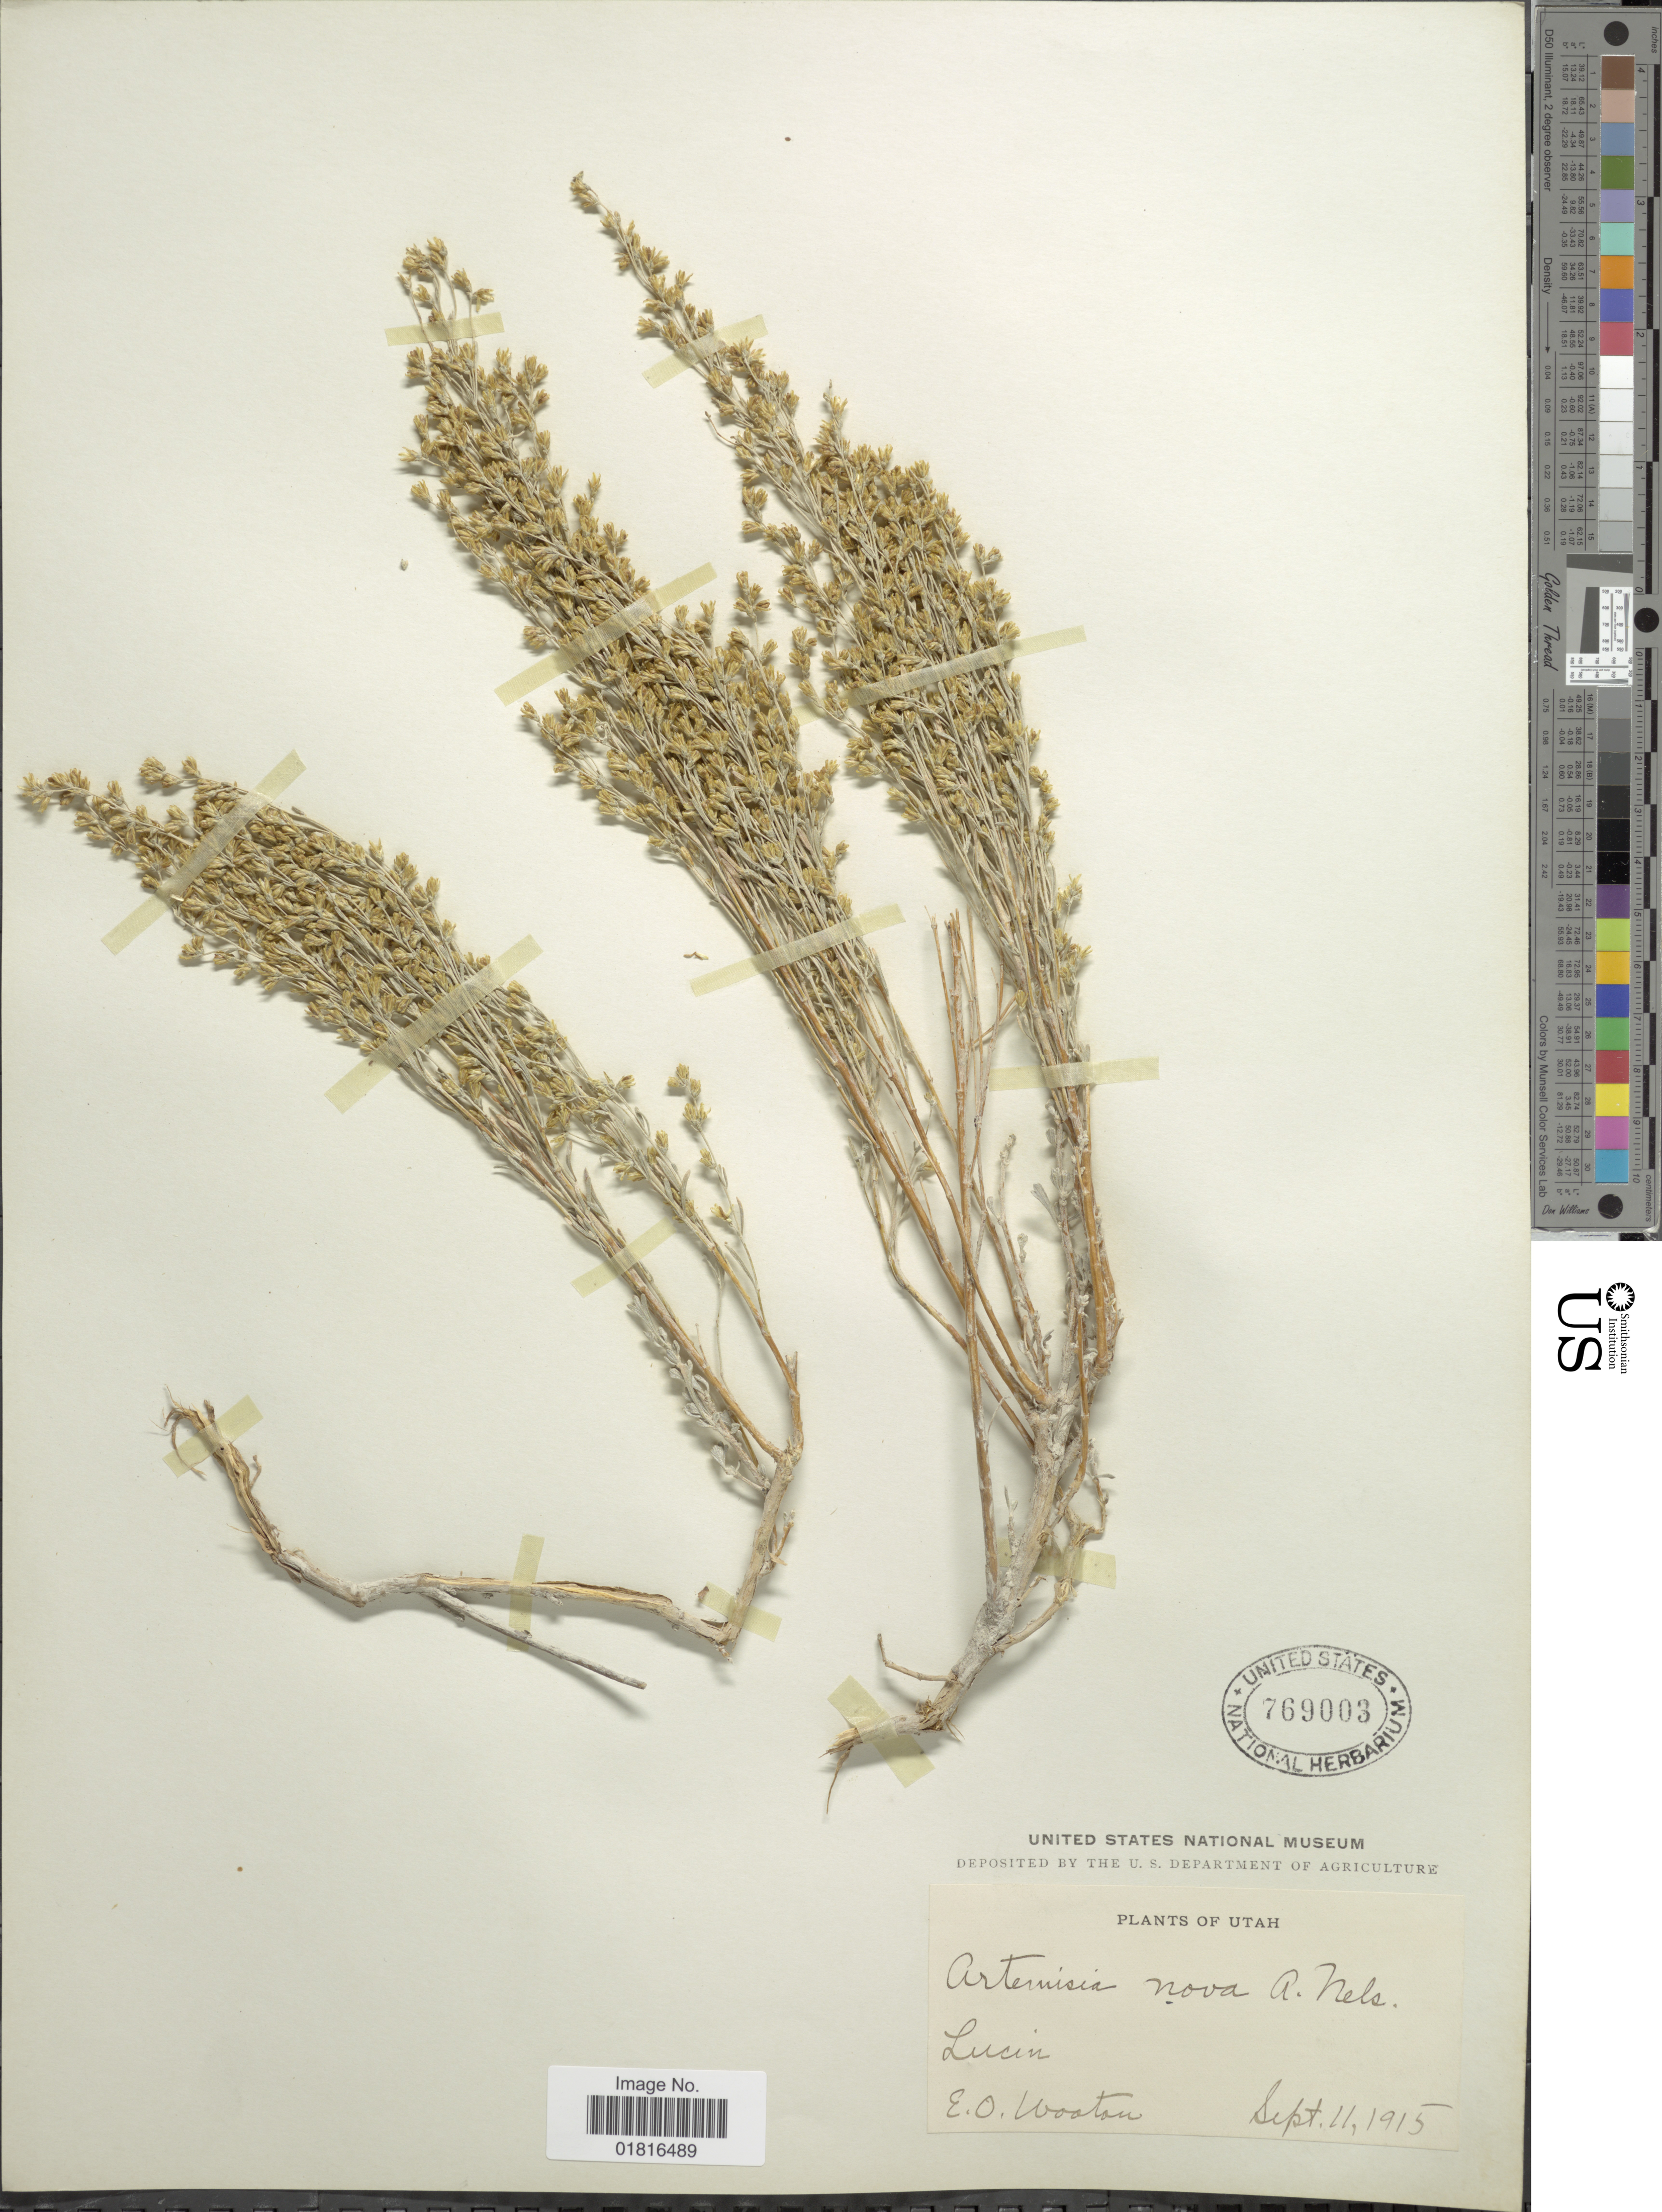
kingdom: Plantae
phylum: Tracheophyta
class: Magnoliopsida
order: Asterales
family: Asteraceae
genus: Artemisia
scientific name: Artemisia nova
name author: A. Nelson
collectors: E. O. Wooton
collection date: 1915-09-11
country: United States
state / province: Utah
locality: Lucin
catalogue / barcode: US 769003